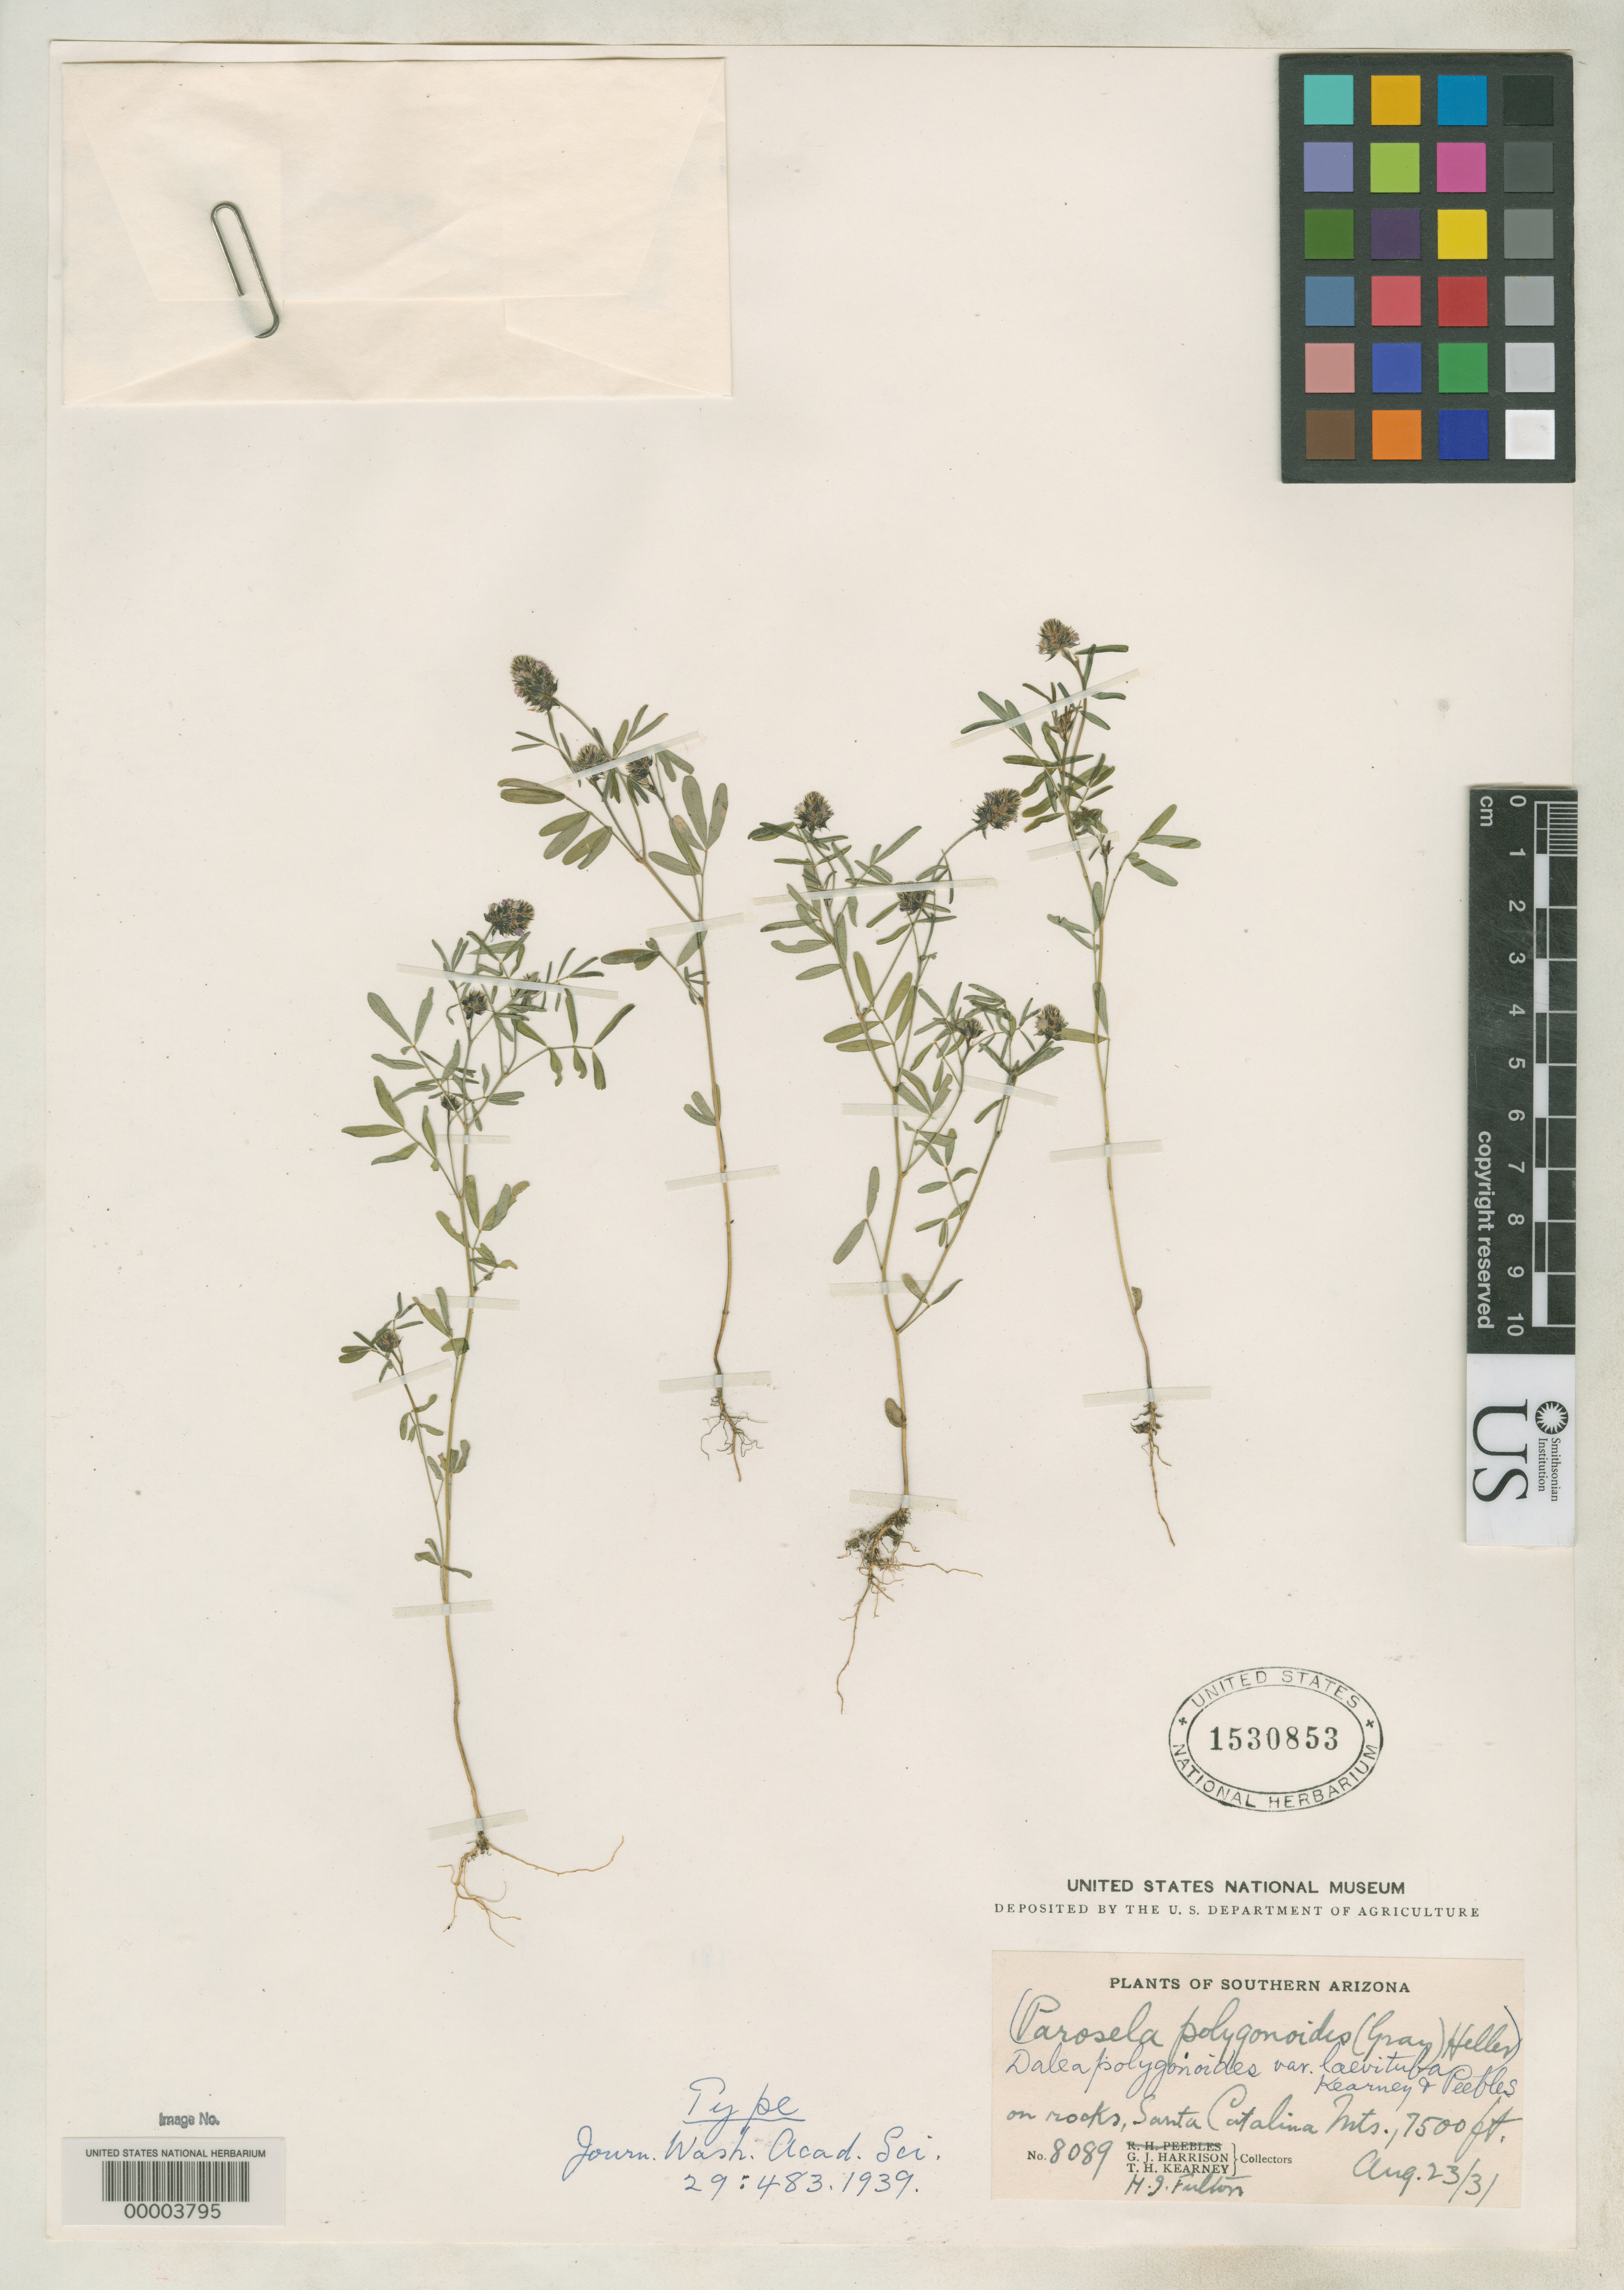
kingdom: Plantae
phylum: Tracheophyta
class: Magnoliopsida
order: Fabales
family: Fabaceae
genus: Dalea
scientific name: Dalea polygonoides var. laevituba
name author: Kearney & Peebles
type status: Holotype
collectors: G. J. Harrison, T. H. Kearney & H. Fulton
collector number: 8089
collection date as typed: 23 Aug 1931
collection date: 1931-08-23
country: United States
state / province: Arizona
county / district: Pima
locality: Santa Catalina Mountains.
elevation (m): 2286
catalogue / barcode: US 1530853